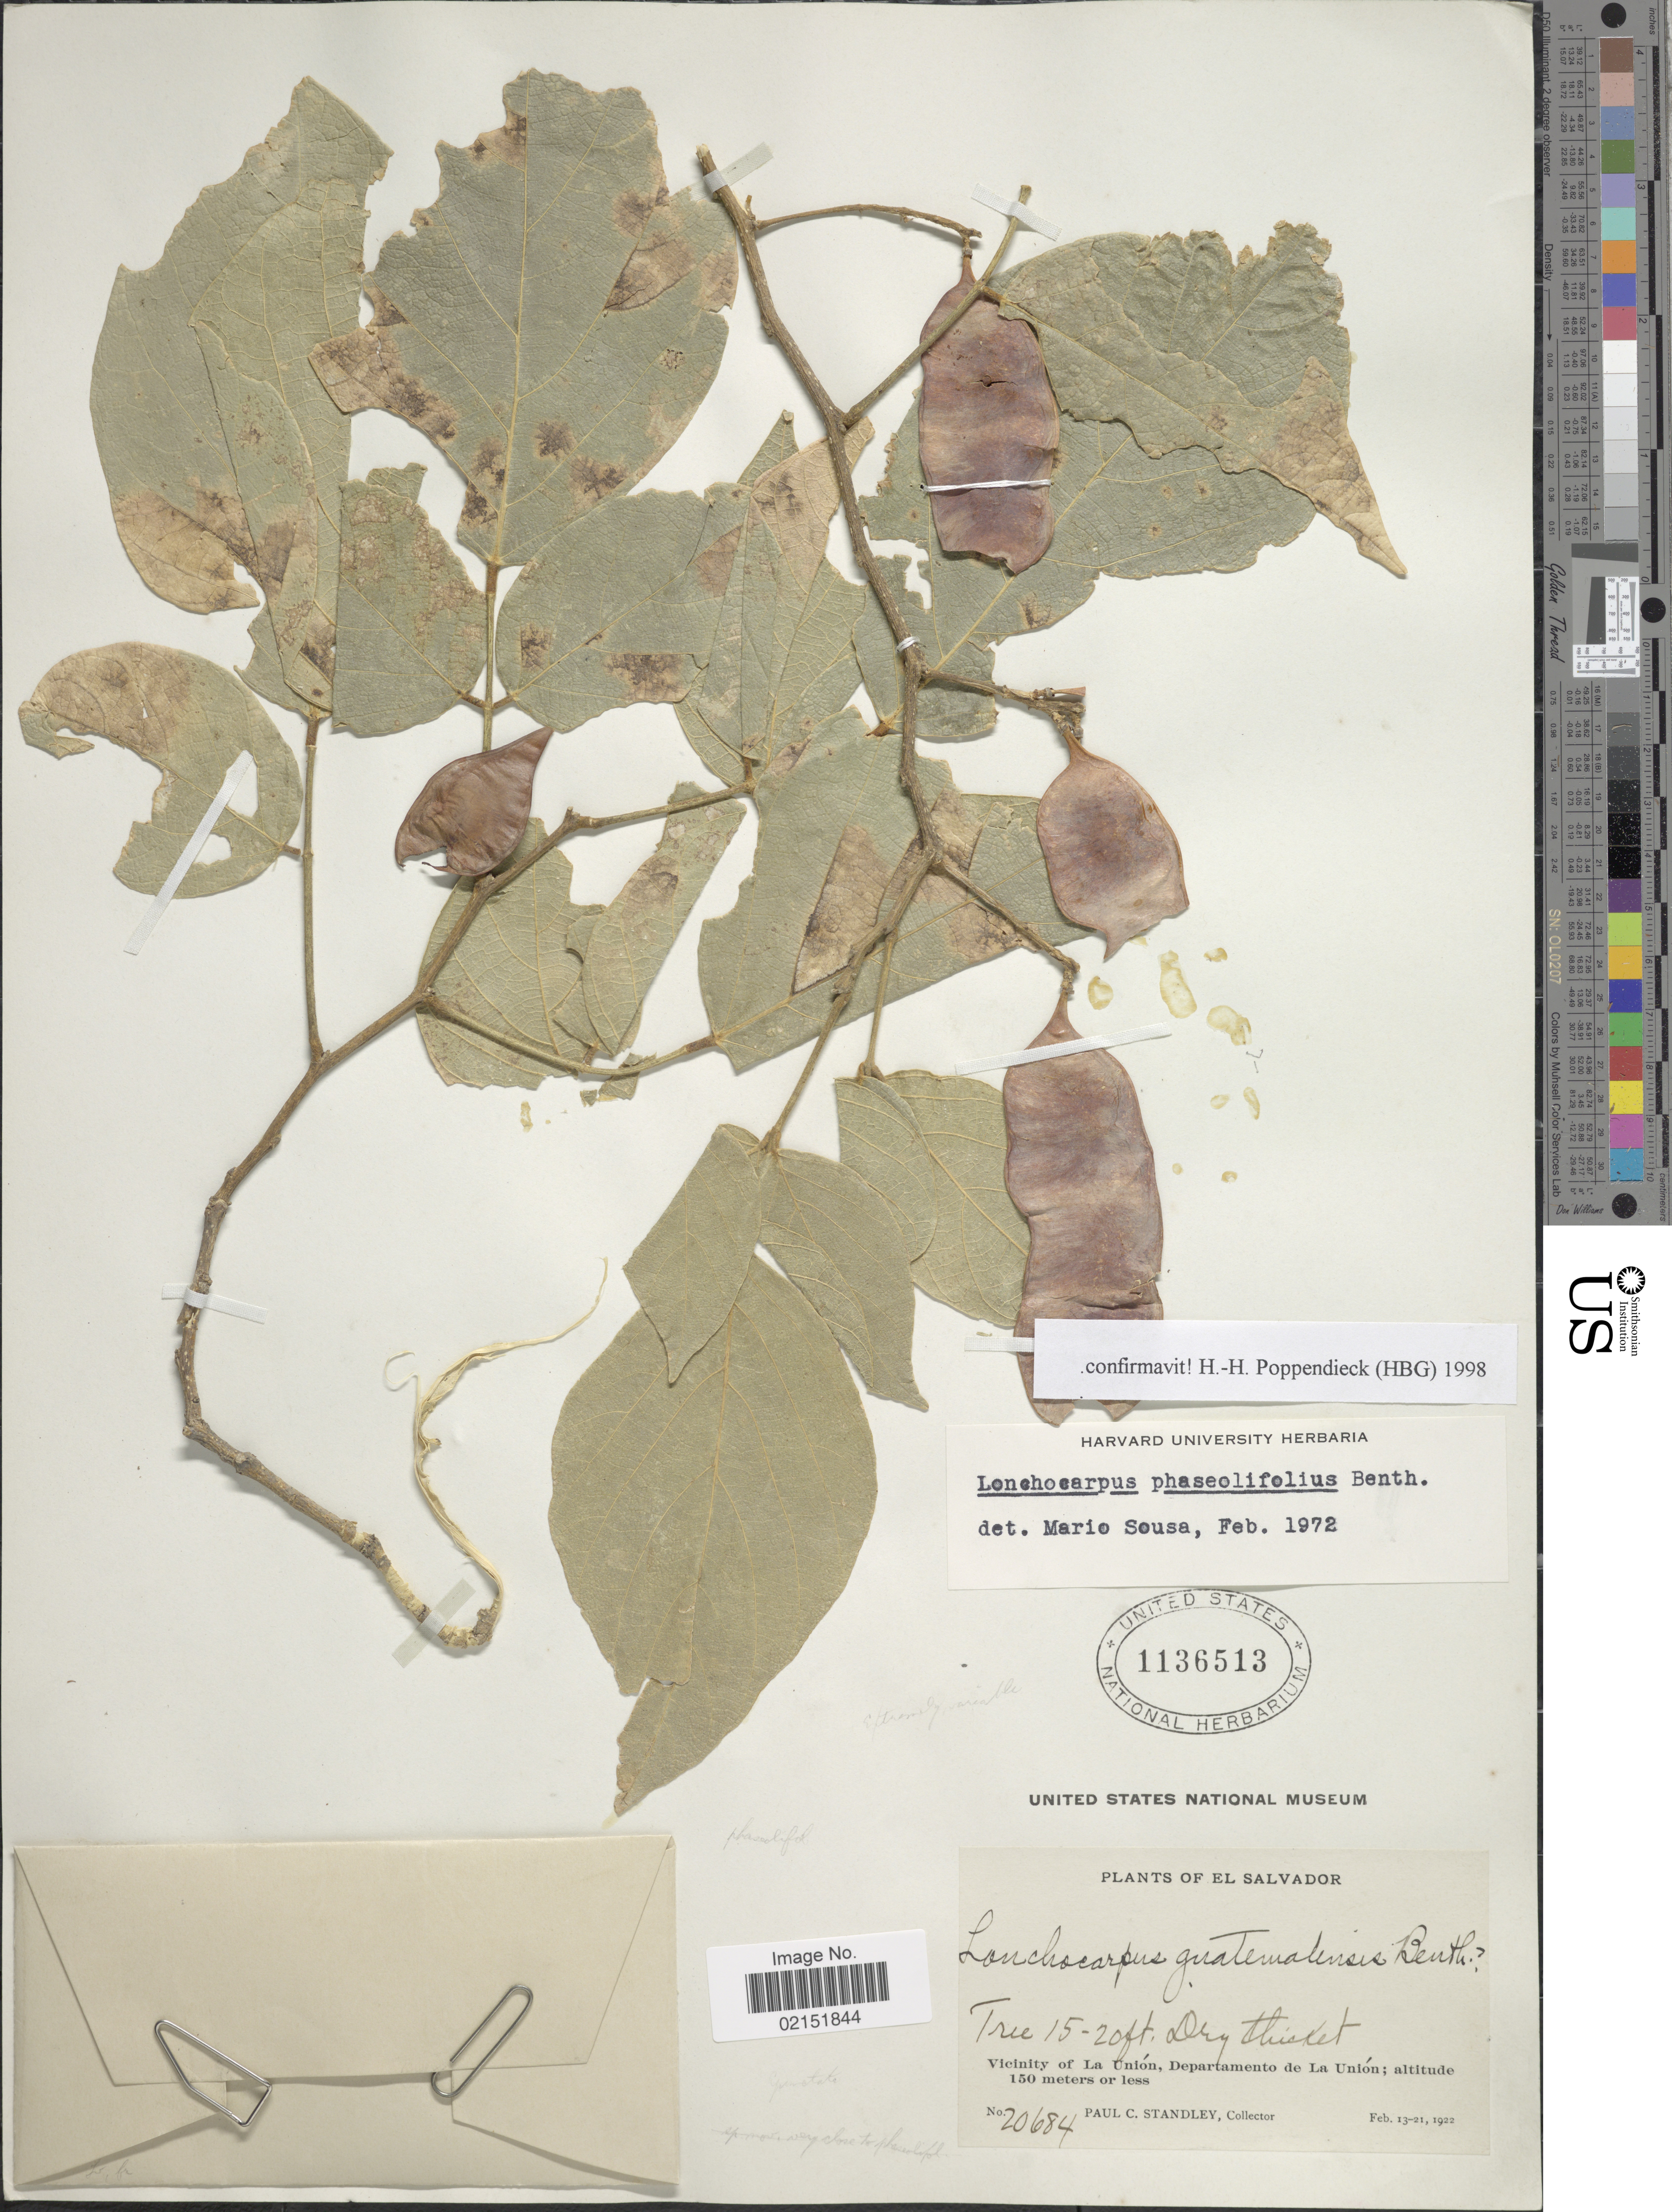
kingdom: Plantae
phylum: Tracheophyta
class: Magnoliopsida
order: Fabales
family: Fabaceae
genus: Lonchocarpus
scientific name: Lonchocarpus phaseolifolius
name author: Benth.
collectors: P. C. Standley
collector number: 20684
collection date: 1922-02-13/1922-02-21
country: El Salvador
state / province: La Union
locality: Dry thicket, vicinity of La Union, Departamento de La Union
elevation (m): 150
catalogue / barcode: US 1136513